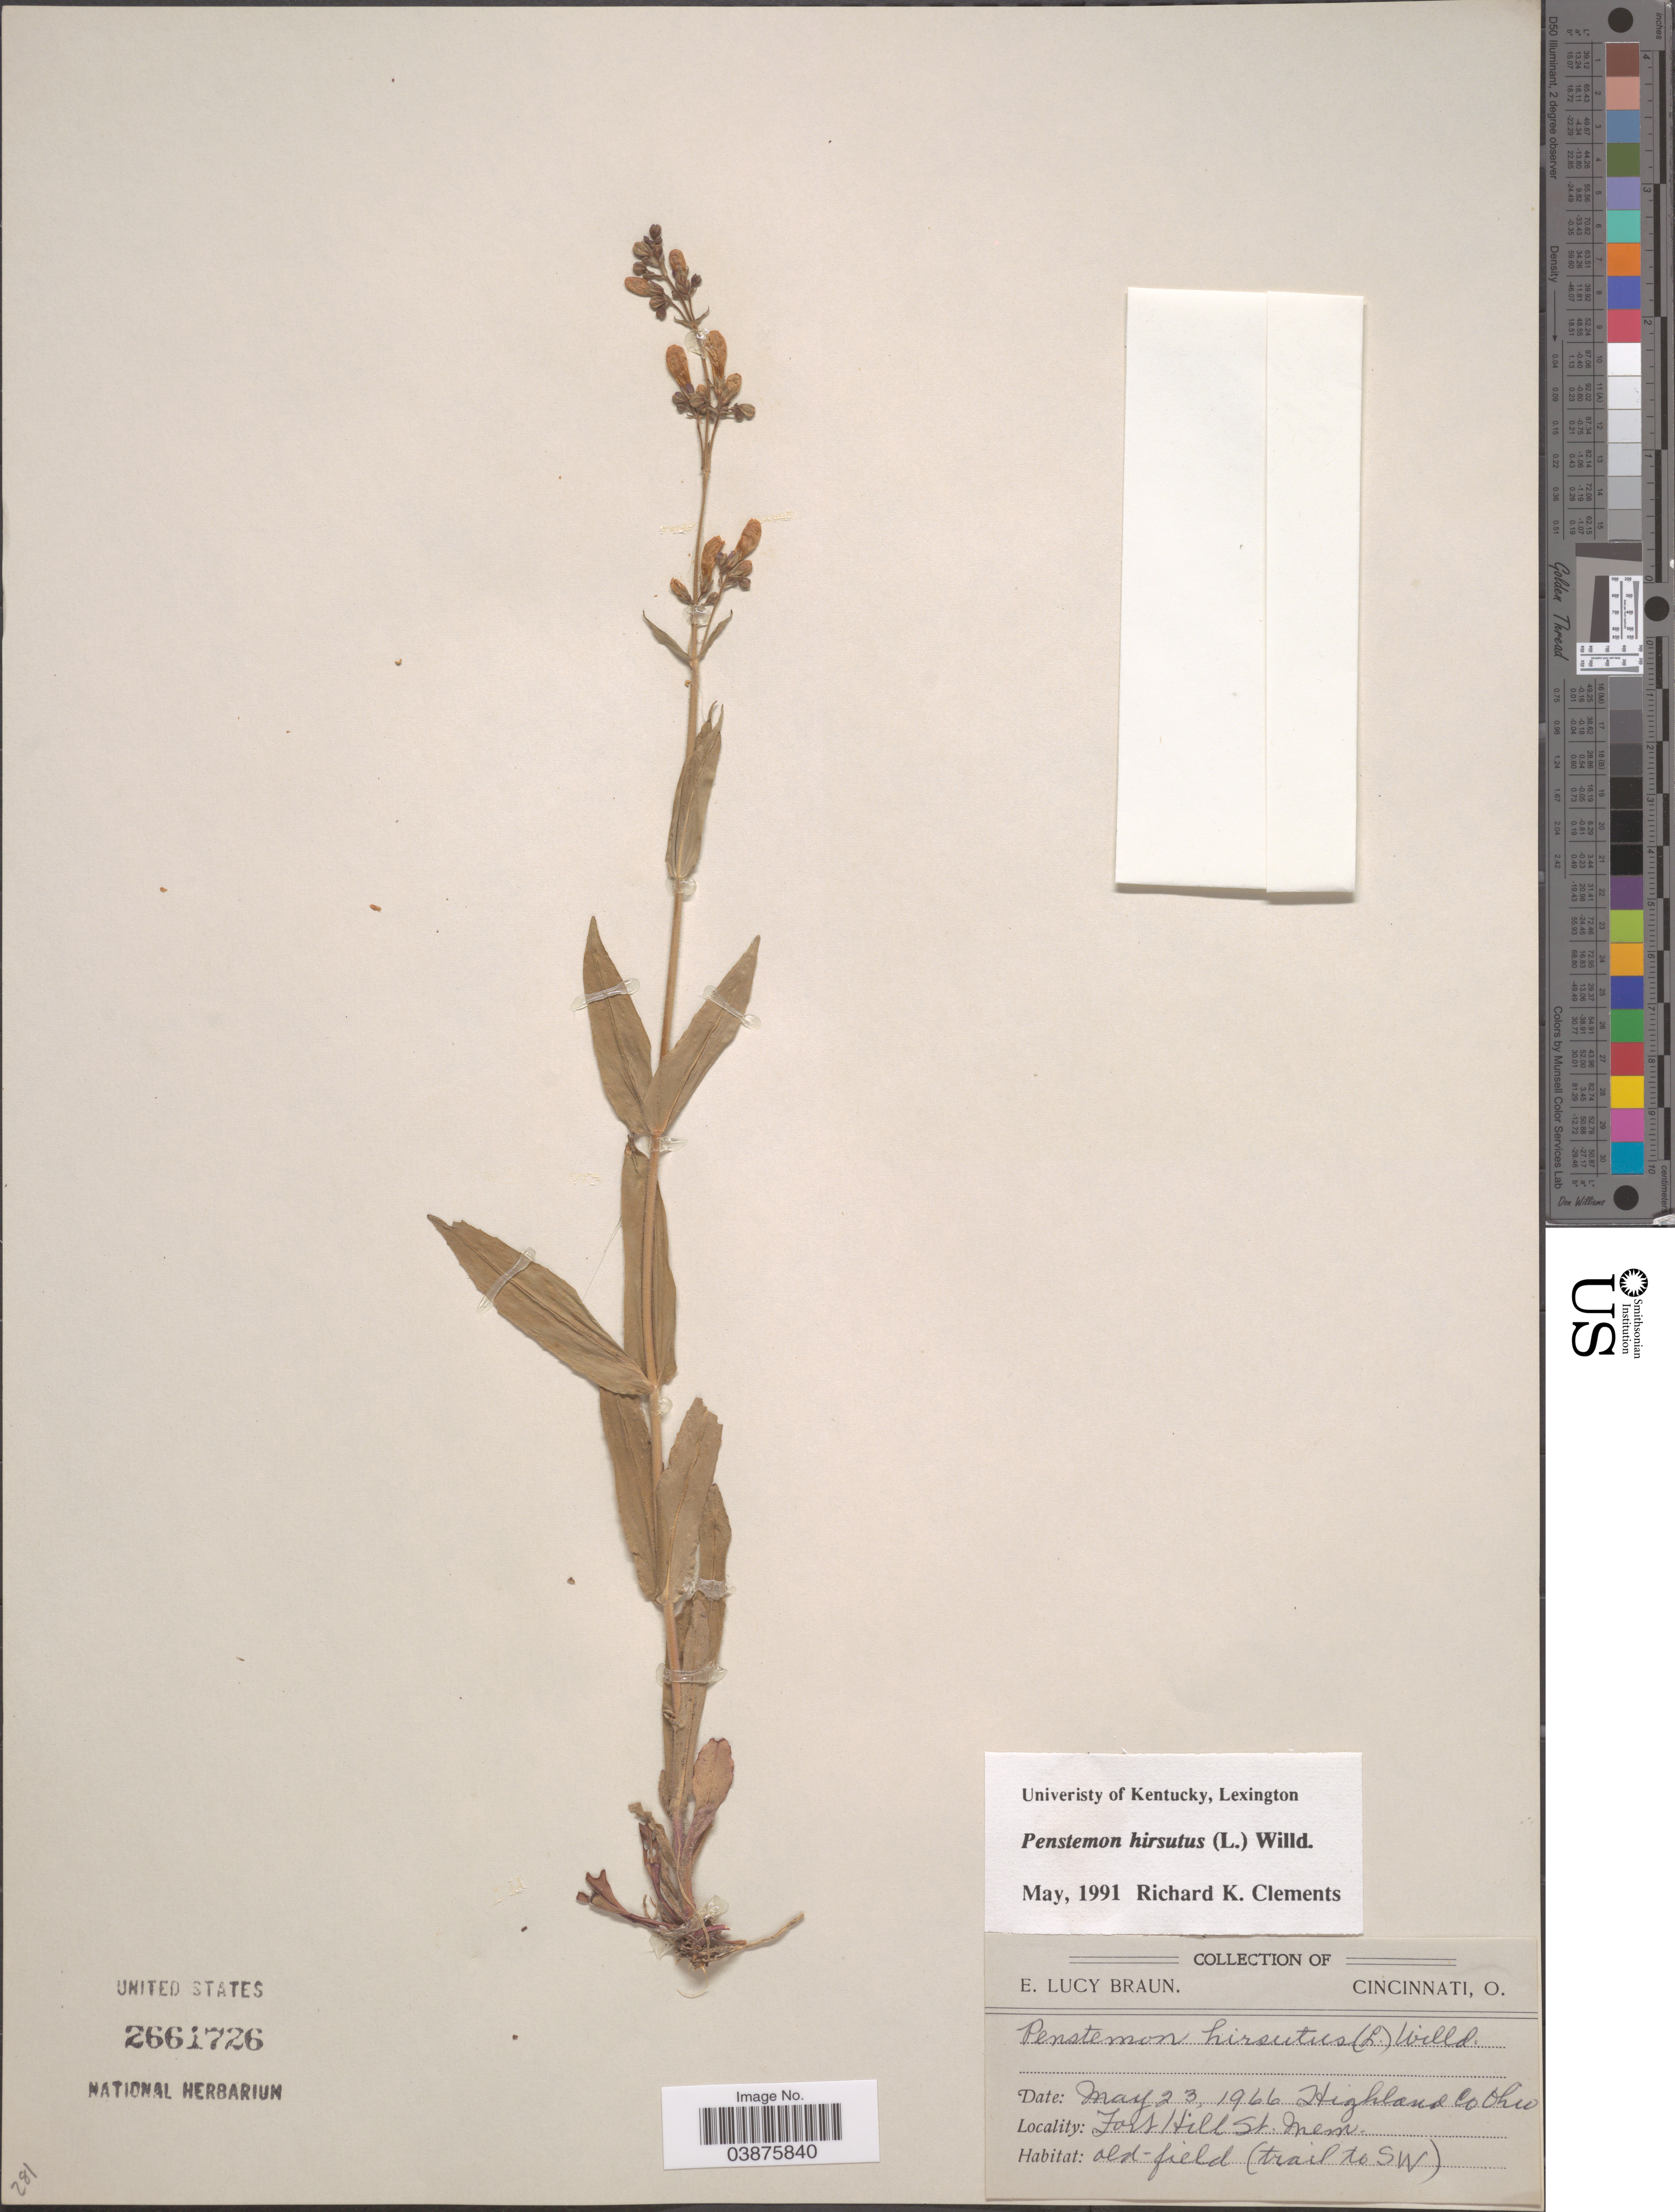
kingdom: Plantae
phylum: Tracheophyta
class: Magnoliopsida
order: Lamiales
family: Plantaginaceae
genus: Penstemon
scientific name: Penstemon hirsutus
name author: (L.) Willd.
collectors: E. L. Braun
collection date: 1966-05-23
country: United States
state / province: Ohio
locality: Highland Co. Fort Hill St. Mem. Old field (trail to SW).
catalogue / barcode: US 2661726